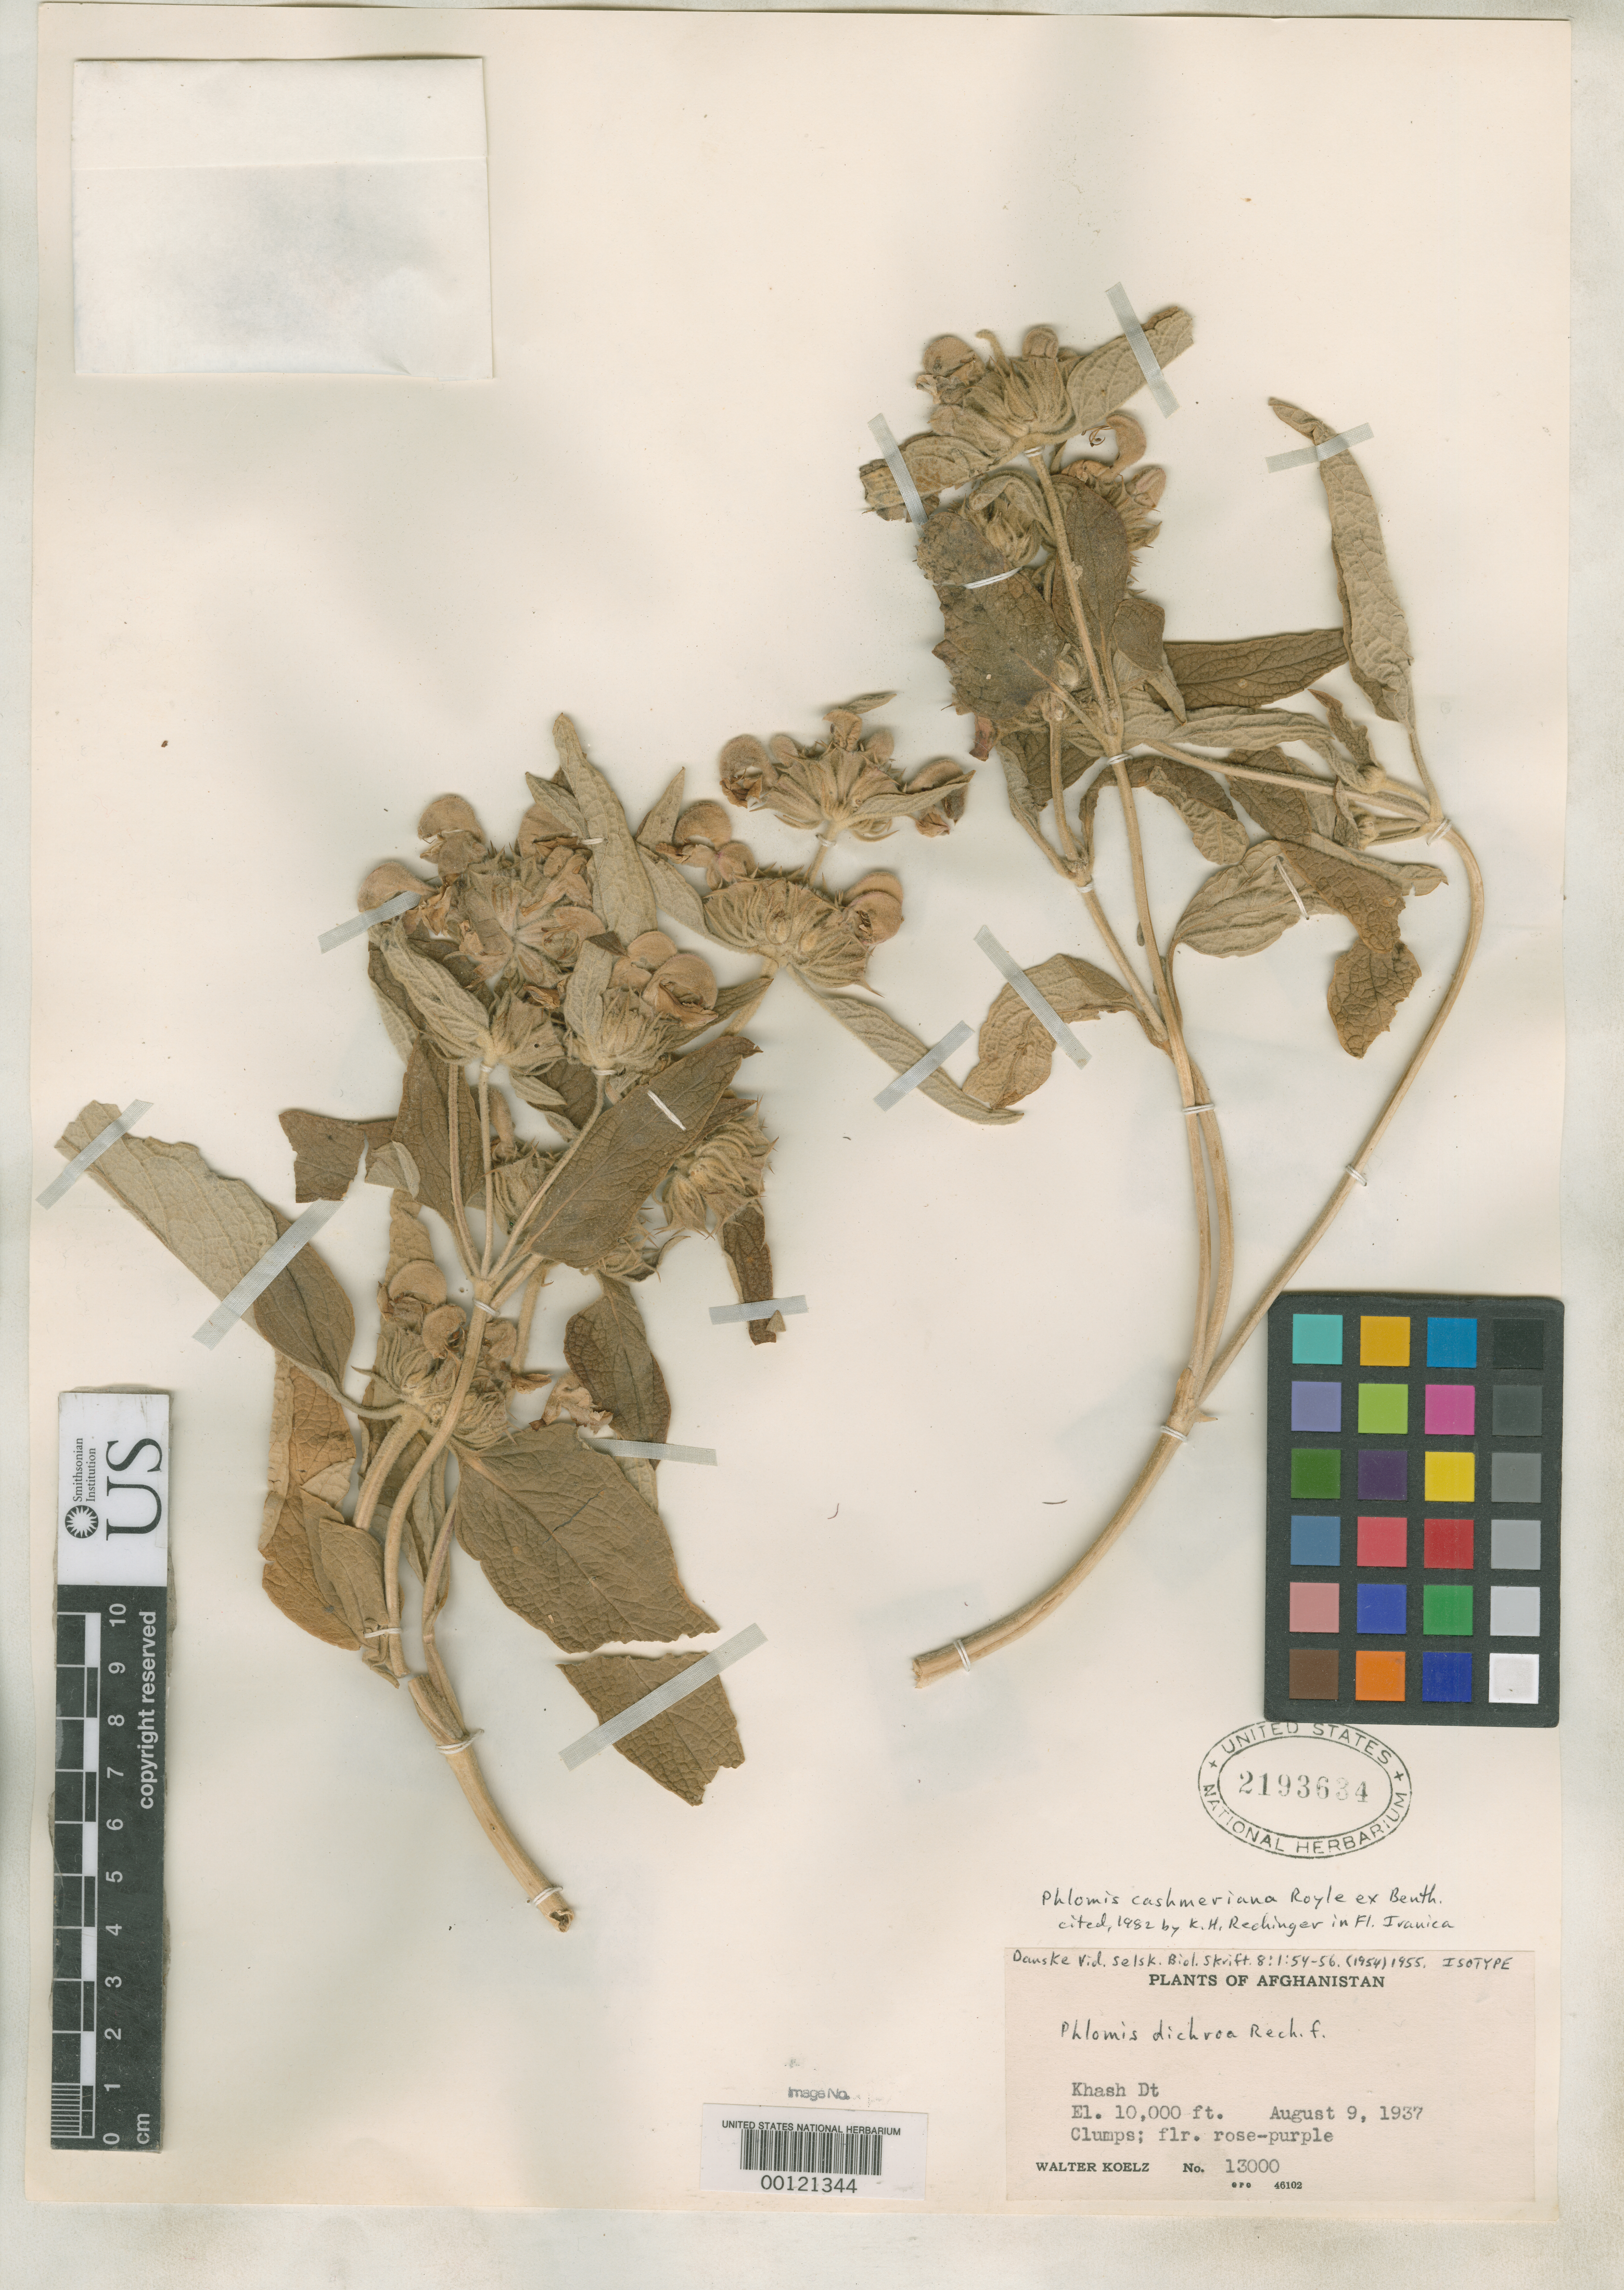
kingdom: Plantae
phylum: Tracheophyta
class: Magnoliopsida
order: Lamiales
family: Lamiaceae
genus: Phlomis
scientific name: Phlomis dichroa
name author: Rech. f.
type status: Isotype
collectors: W. N. Koelz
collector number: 13000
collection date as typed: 09 Aug 1937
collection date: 1937-08-09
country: Afghanistan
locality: Khash dt.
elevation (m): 3048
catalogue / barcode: US 2193634